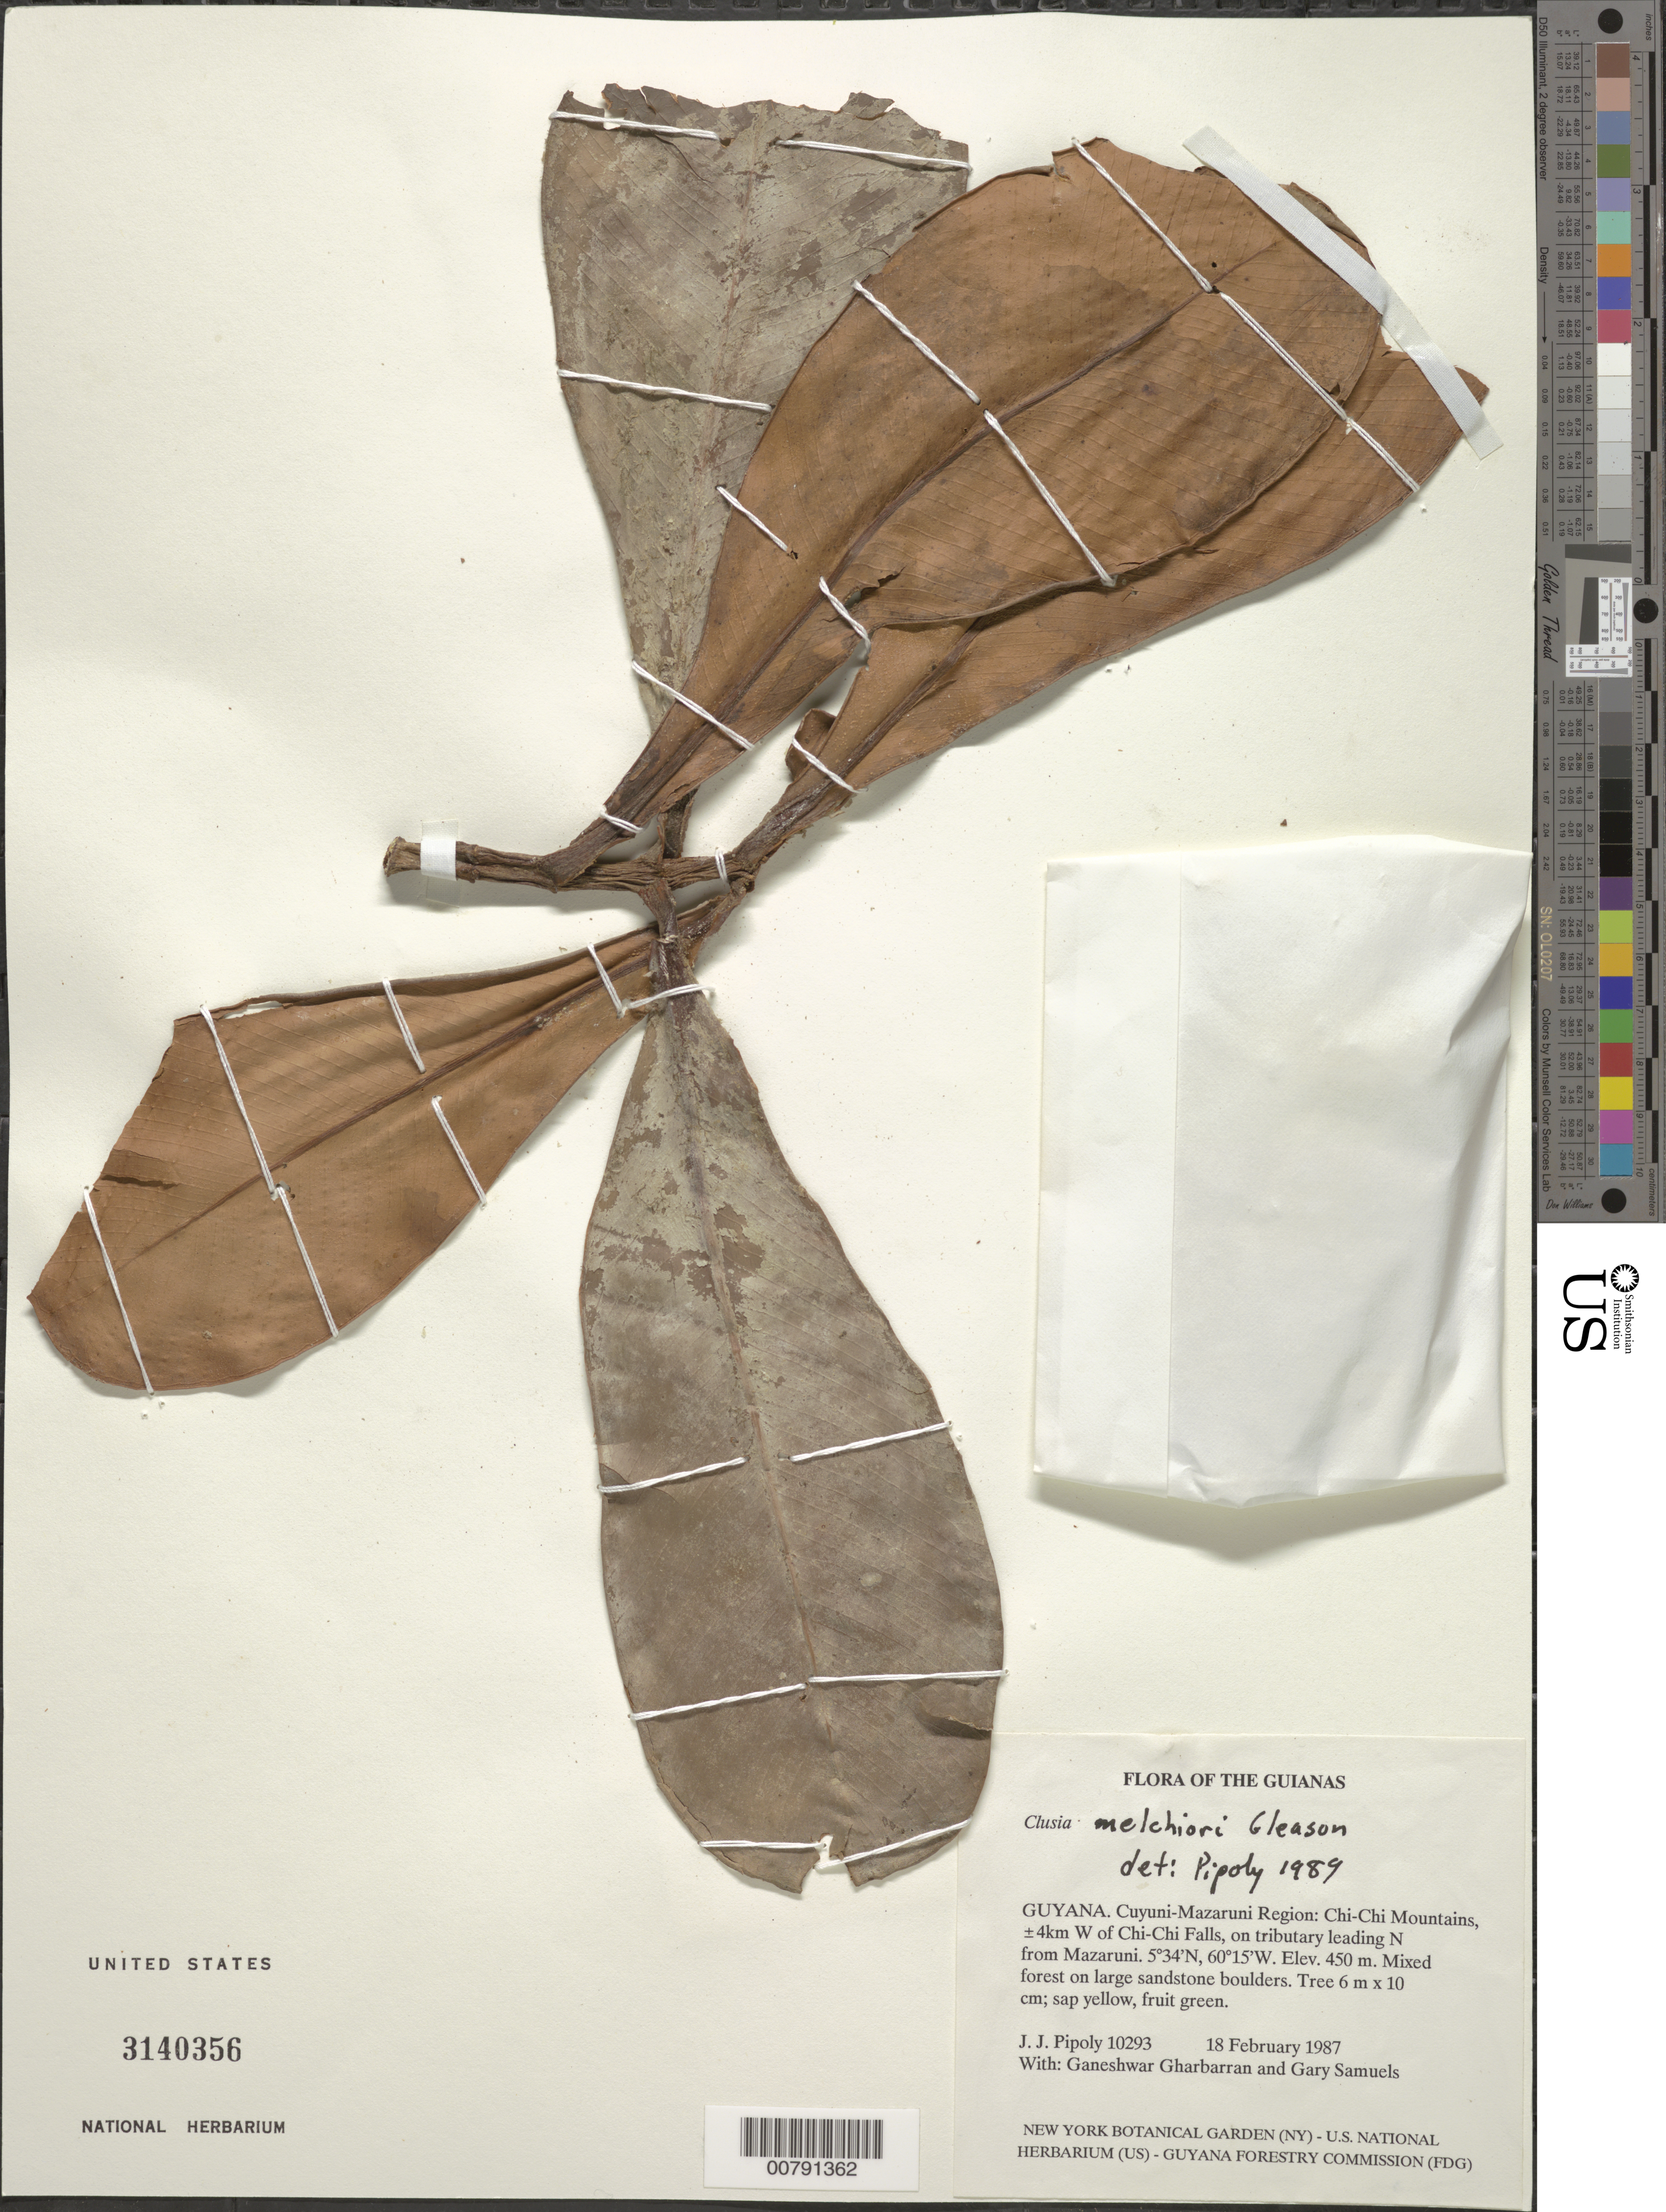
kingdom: Plantae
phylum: Tracheophyta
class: Magnoliopsida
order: Malpighiales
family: Clusiaceae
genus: Clusia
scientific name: Clusia melchiori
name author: Gleason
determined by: Pipoly, J. J., III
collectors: J. J. Pipoly, G. Gharbarran & G. Samuels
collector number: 10293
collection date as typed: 18 February 1987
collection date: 1987-02-18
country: Guyana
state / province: Cuyuni-Mazaruni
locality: Chi-Chi Mountains, ±4km W of Chi-Chi Falls, on tributary leading N from Mazaruni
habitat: Mixed forest on large sandstone boulders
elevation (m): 450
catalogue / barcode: US 3140356